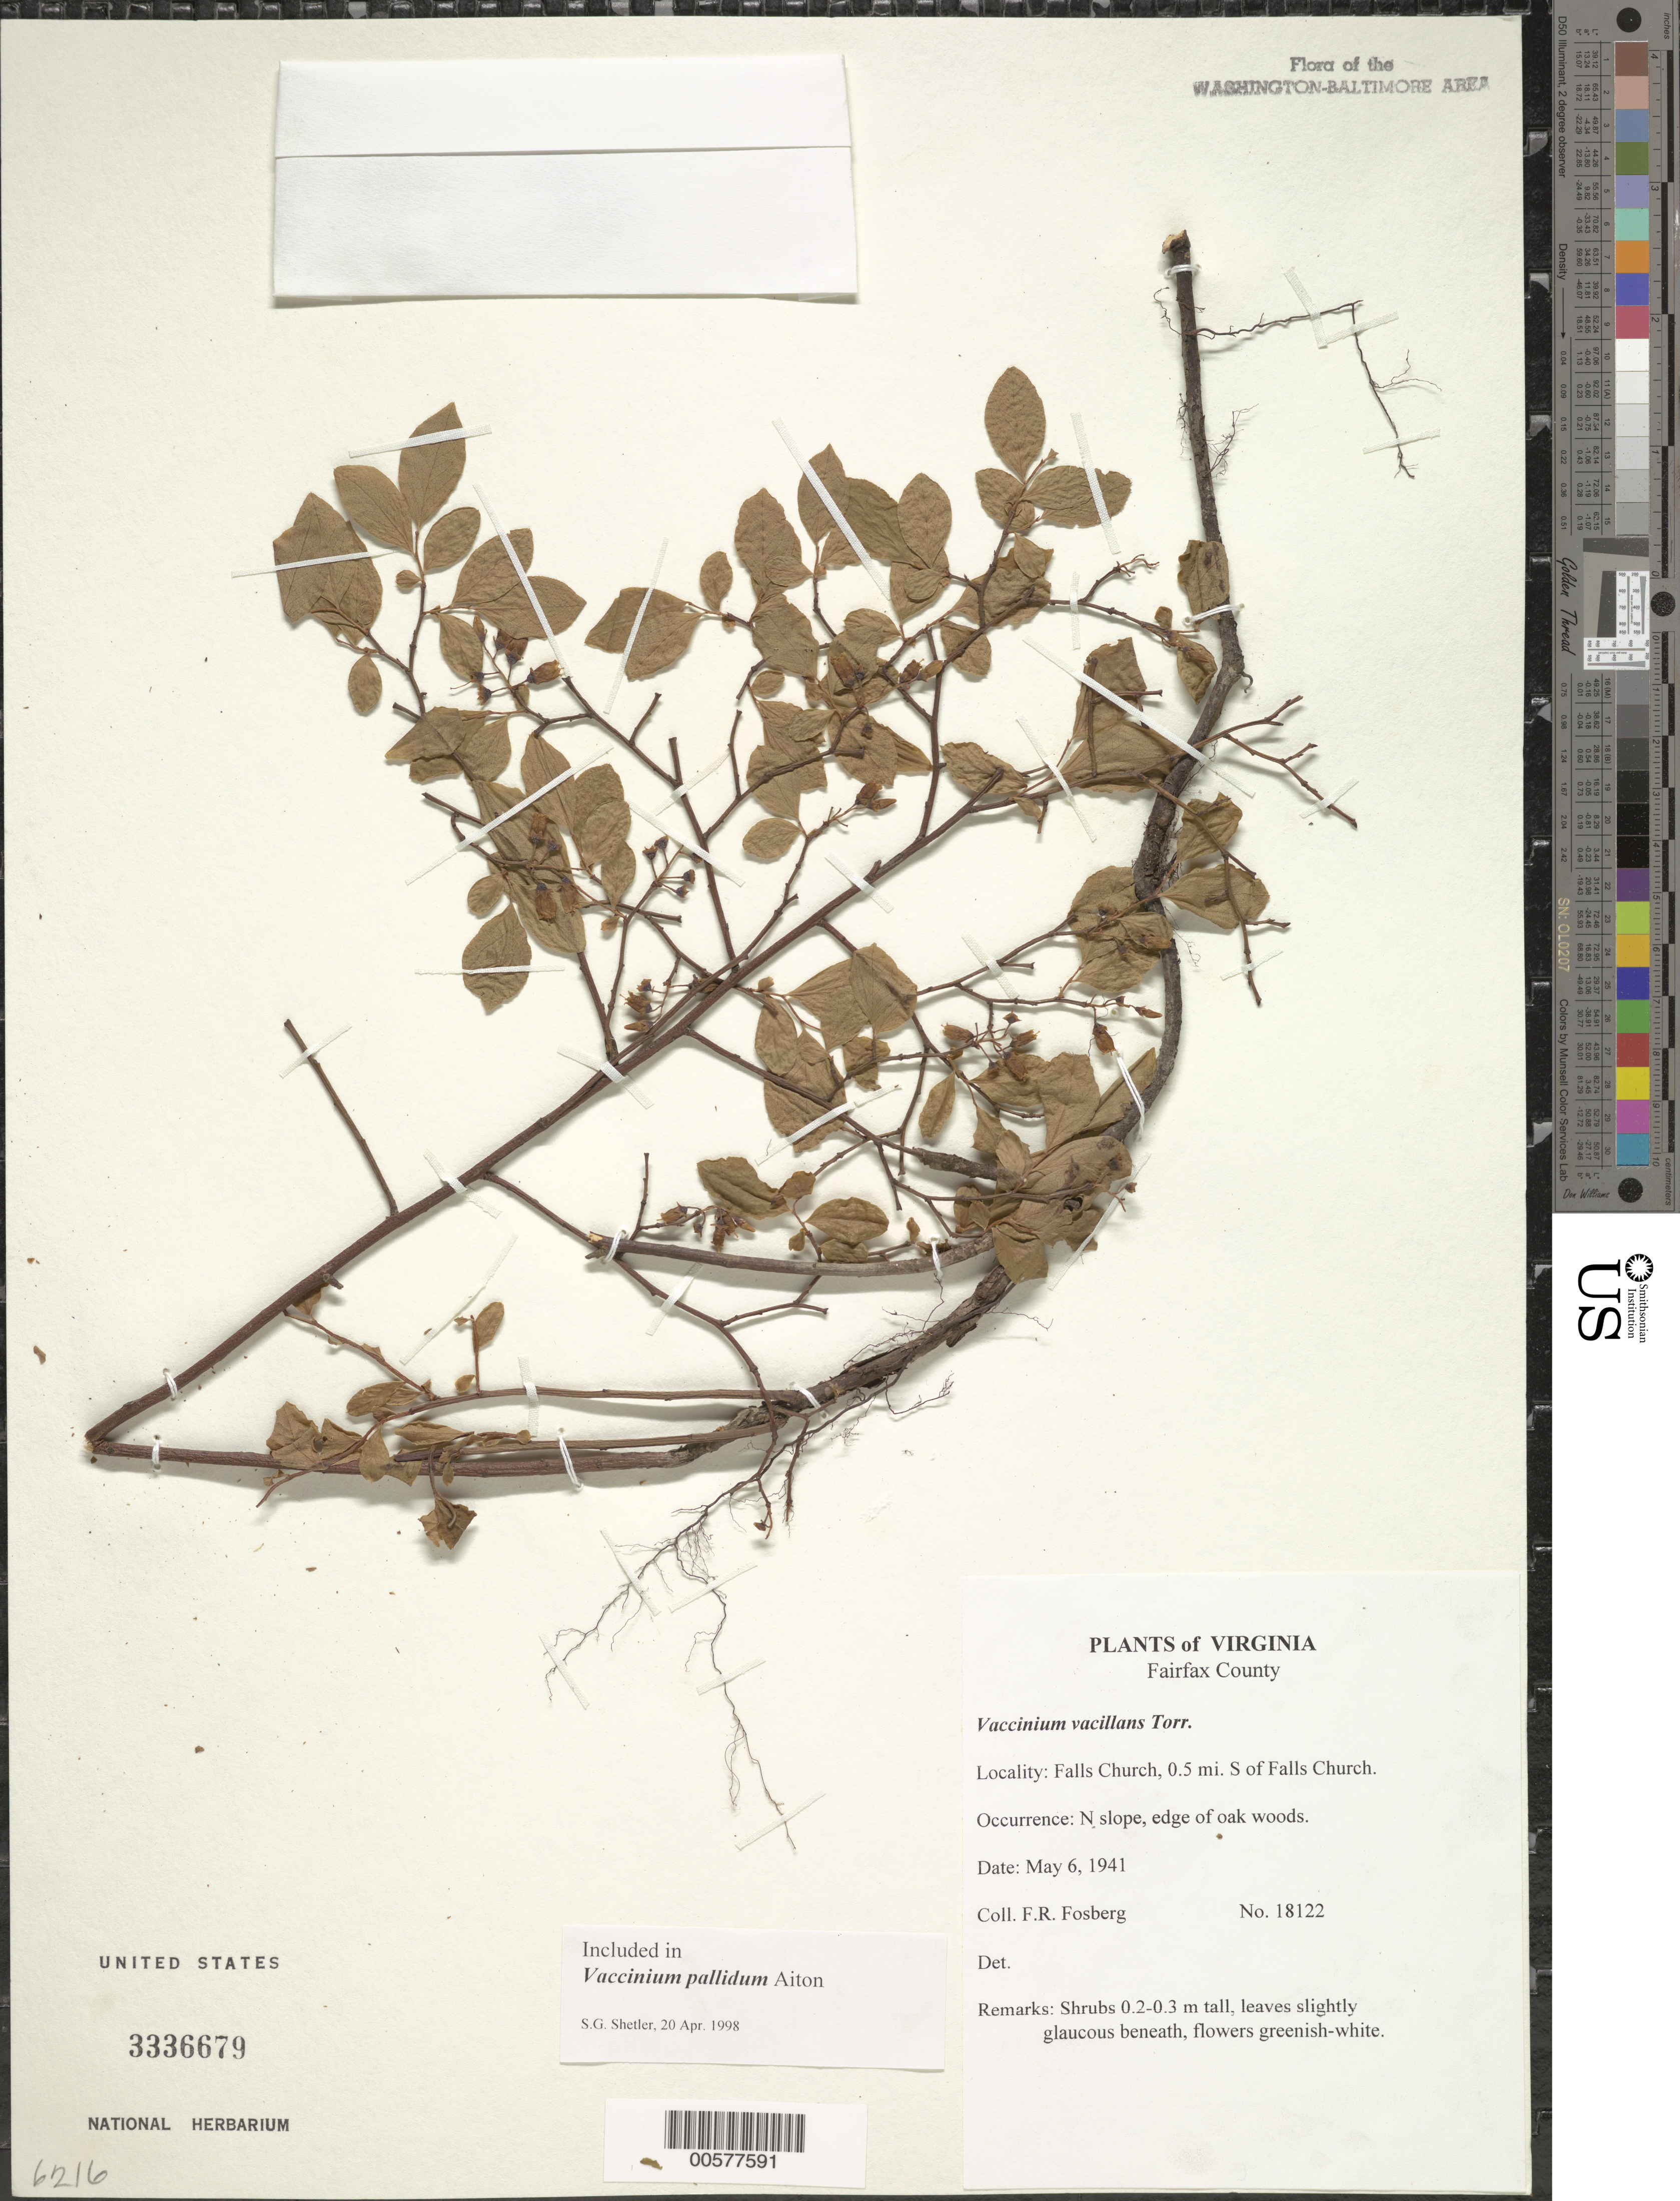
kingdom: Plantae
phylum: Tracheophyta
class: Magnoliopsida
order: Ericales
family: Ericaceae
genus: Vaccinium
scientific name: Vaccinium pallidum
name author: Aiton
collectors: F. R. Fosberg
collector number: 18122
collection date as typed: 06 May 1941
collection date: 1941-05-06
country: United States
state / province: Virginia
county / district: Fairfax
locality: Falls Church, 0.5 mi. S of Falls Church.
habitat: N slope, edge of oak woods.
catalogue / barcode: US 3336679